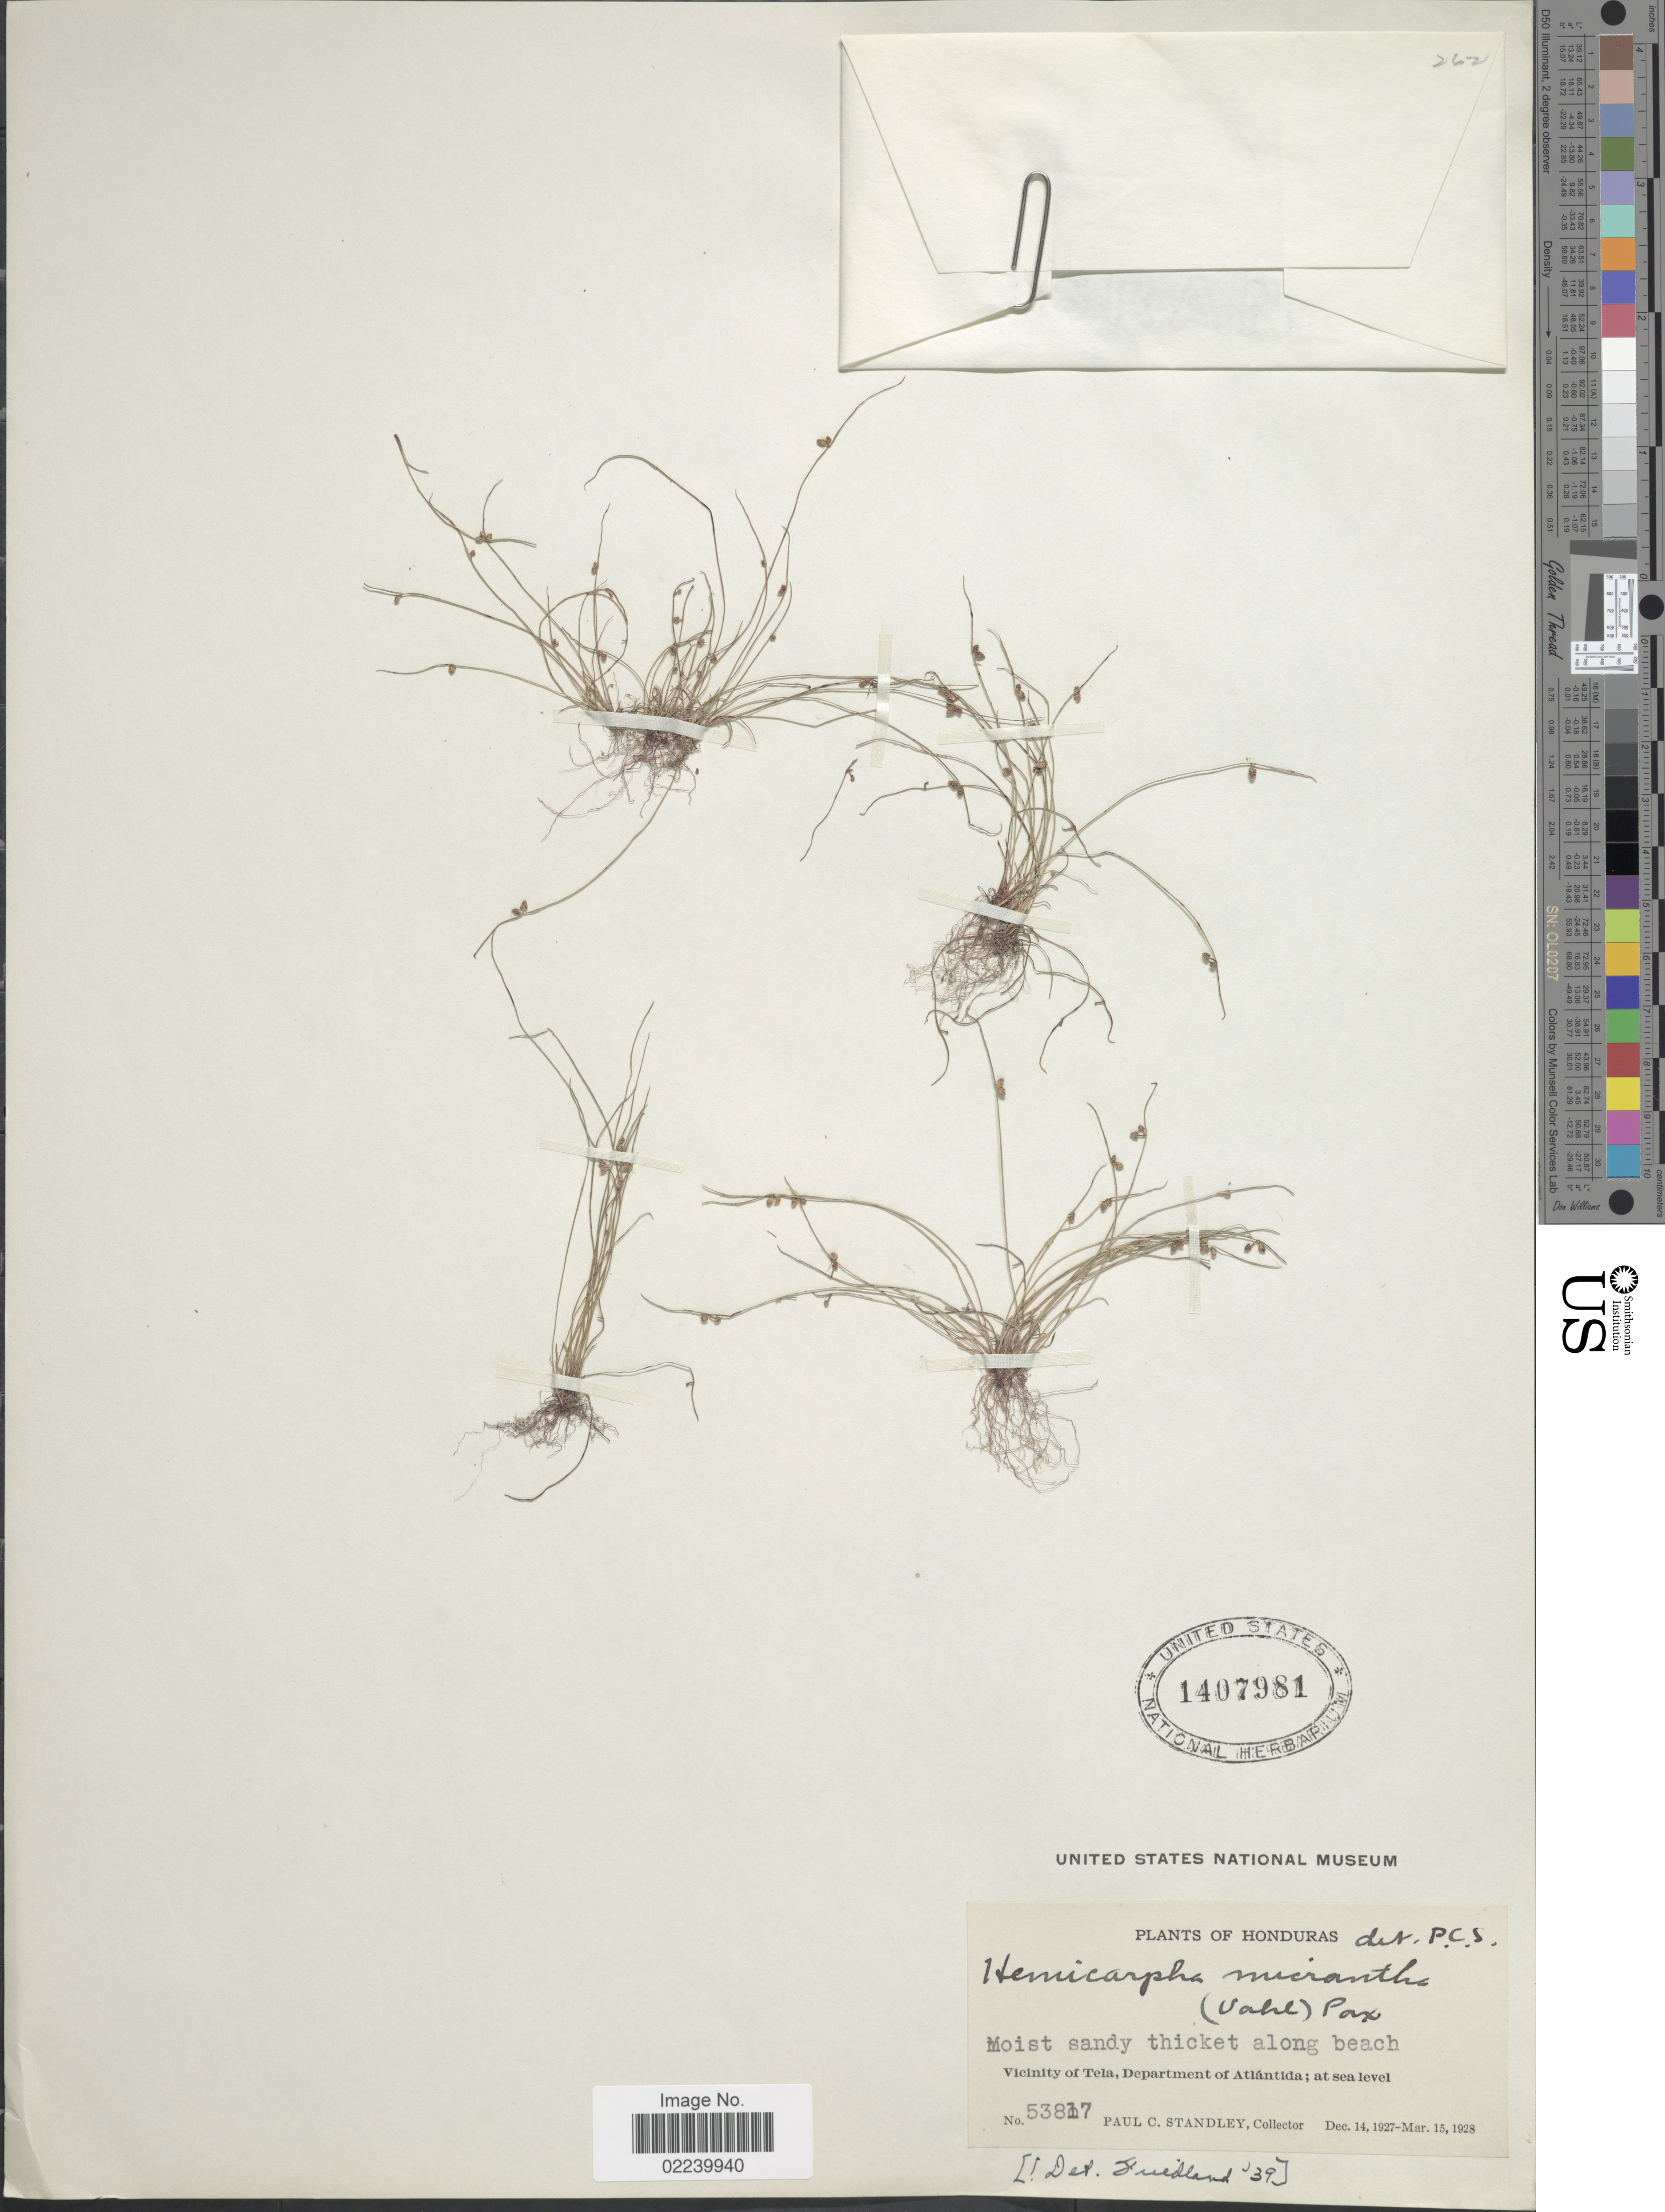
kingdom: Plantae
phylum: Tracheophyta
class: Liliopsida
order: Poales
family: Cyperaceae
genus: Cyperus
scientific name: Cyperus subsquarrosus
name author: (Muhl.) Bauters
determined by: Strong, M. T., (US), Smithsonian Institution - National Museum of Natural History (UNITED STATES)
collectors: P. C. Standley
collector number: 53817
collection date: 1927-12-14/1928-03-15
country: Honduras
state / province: Atlántida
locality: Moist sandy thicket along beach, vicinity of Tela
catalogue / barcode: US 1407981